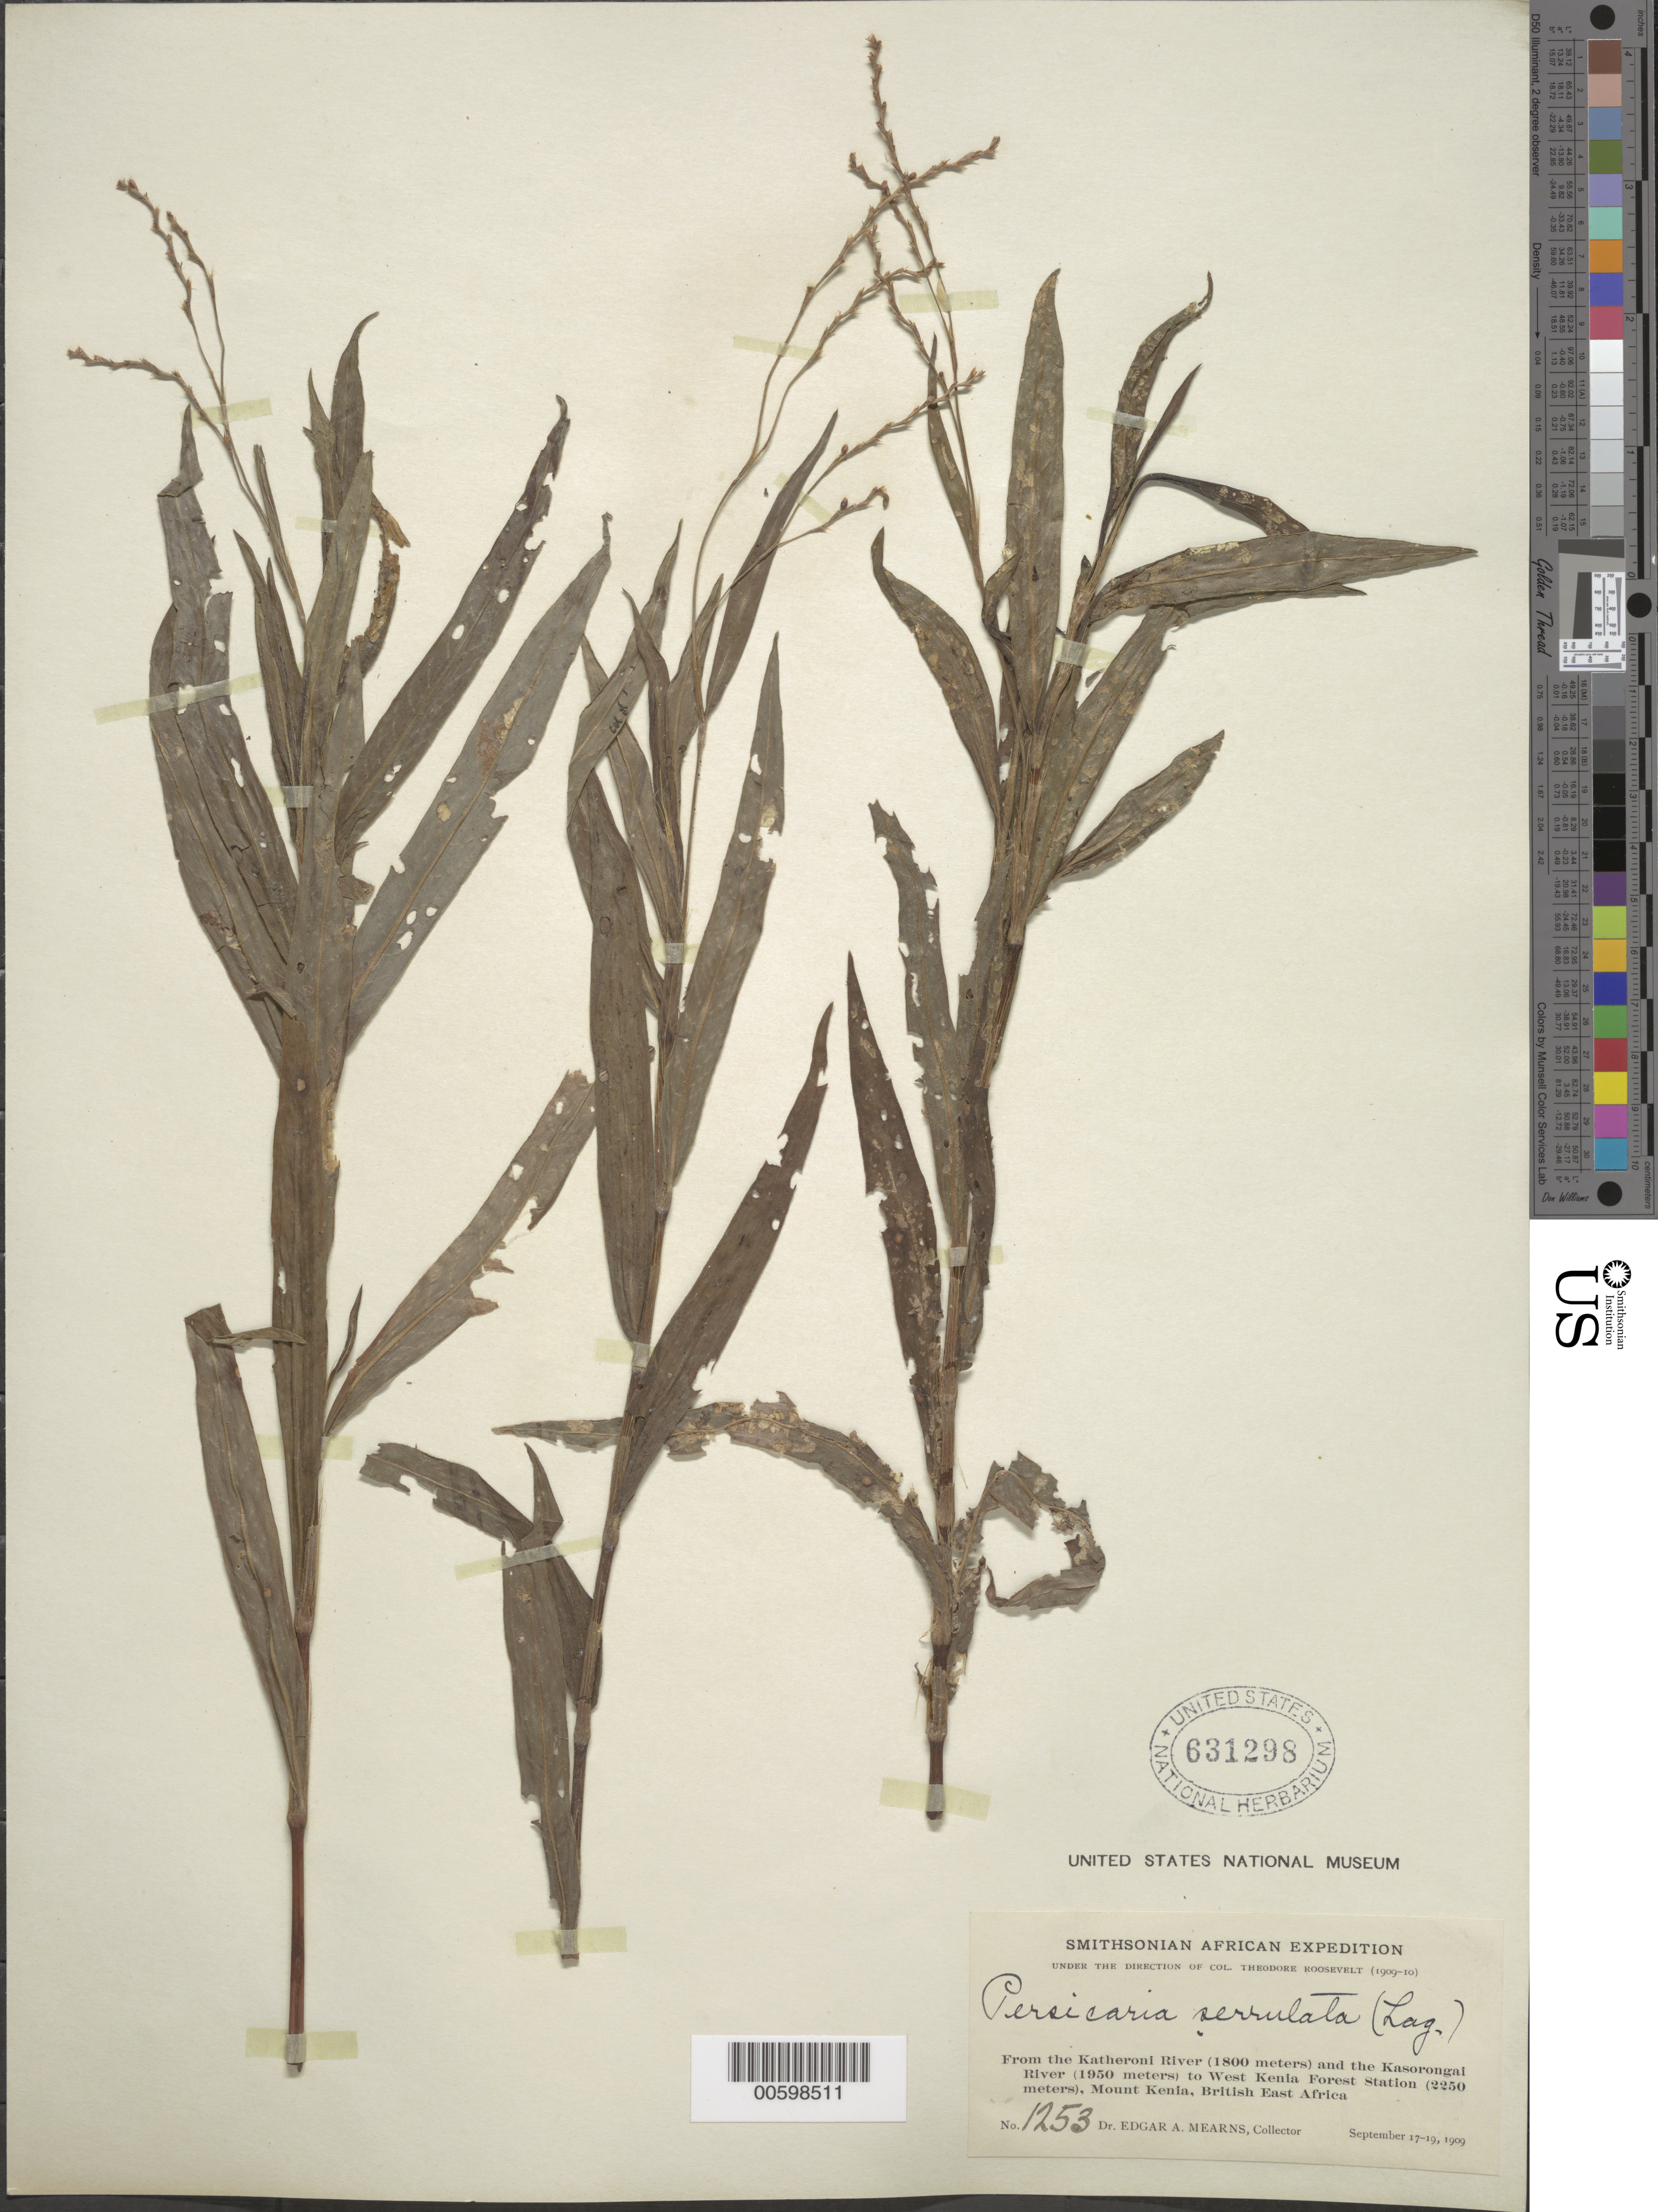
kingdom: Plantae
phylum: Tracheophyta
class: Magnoliopsida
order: Caryophyllales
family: Polygonaceae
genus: Persicaria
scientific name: Persicaria serrulata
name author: Lag.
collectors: E. A. Mearns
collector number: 1253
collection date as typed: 17 Sep 1909 to 19 Sep 1909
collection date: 1909-09-17/1909-09-19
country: Kenya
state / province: Nyeri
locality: From the Katheroni river (1800m) and the Kasorangai river (1950m) to west Kenya Forest Station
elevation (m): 1800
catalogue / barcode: US 631298